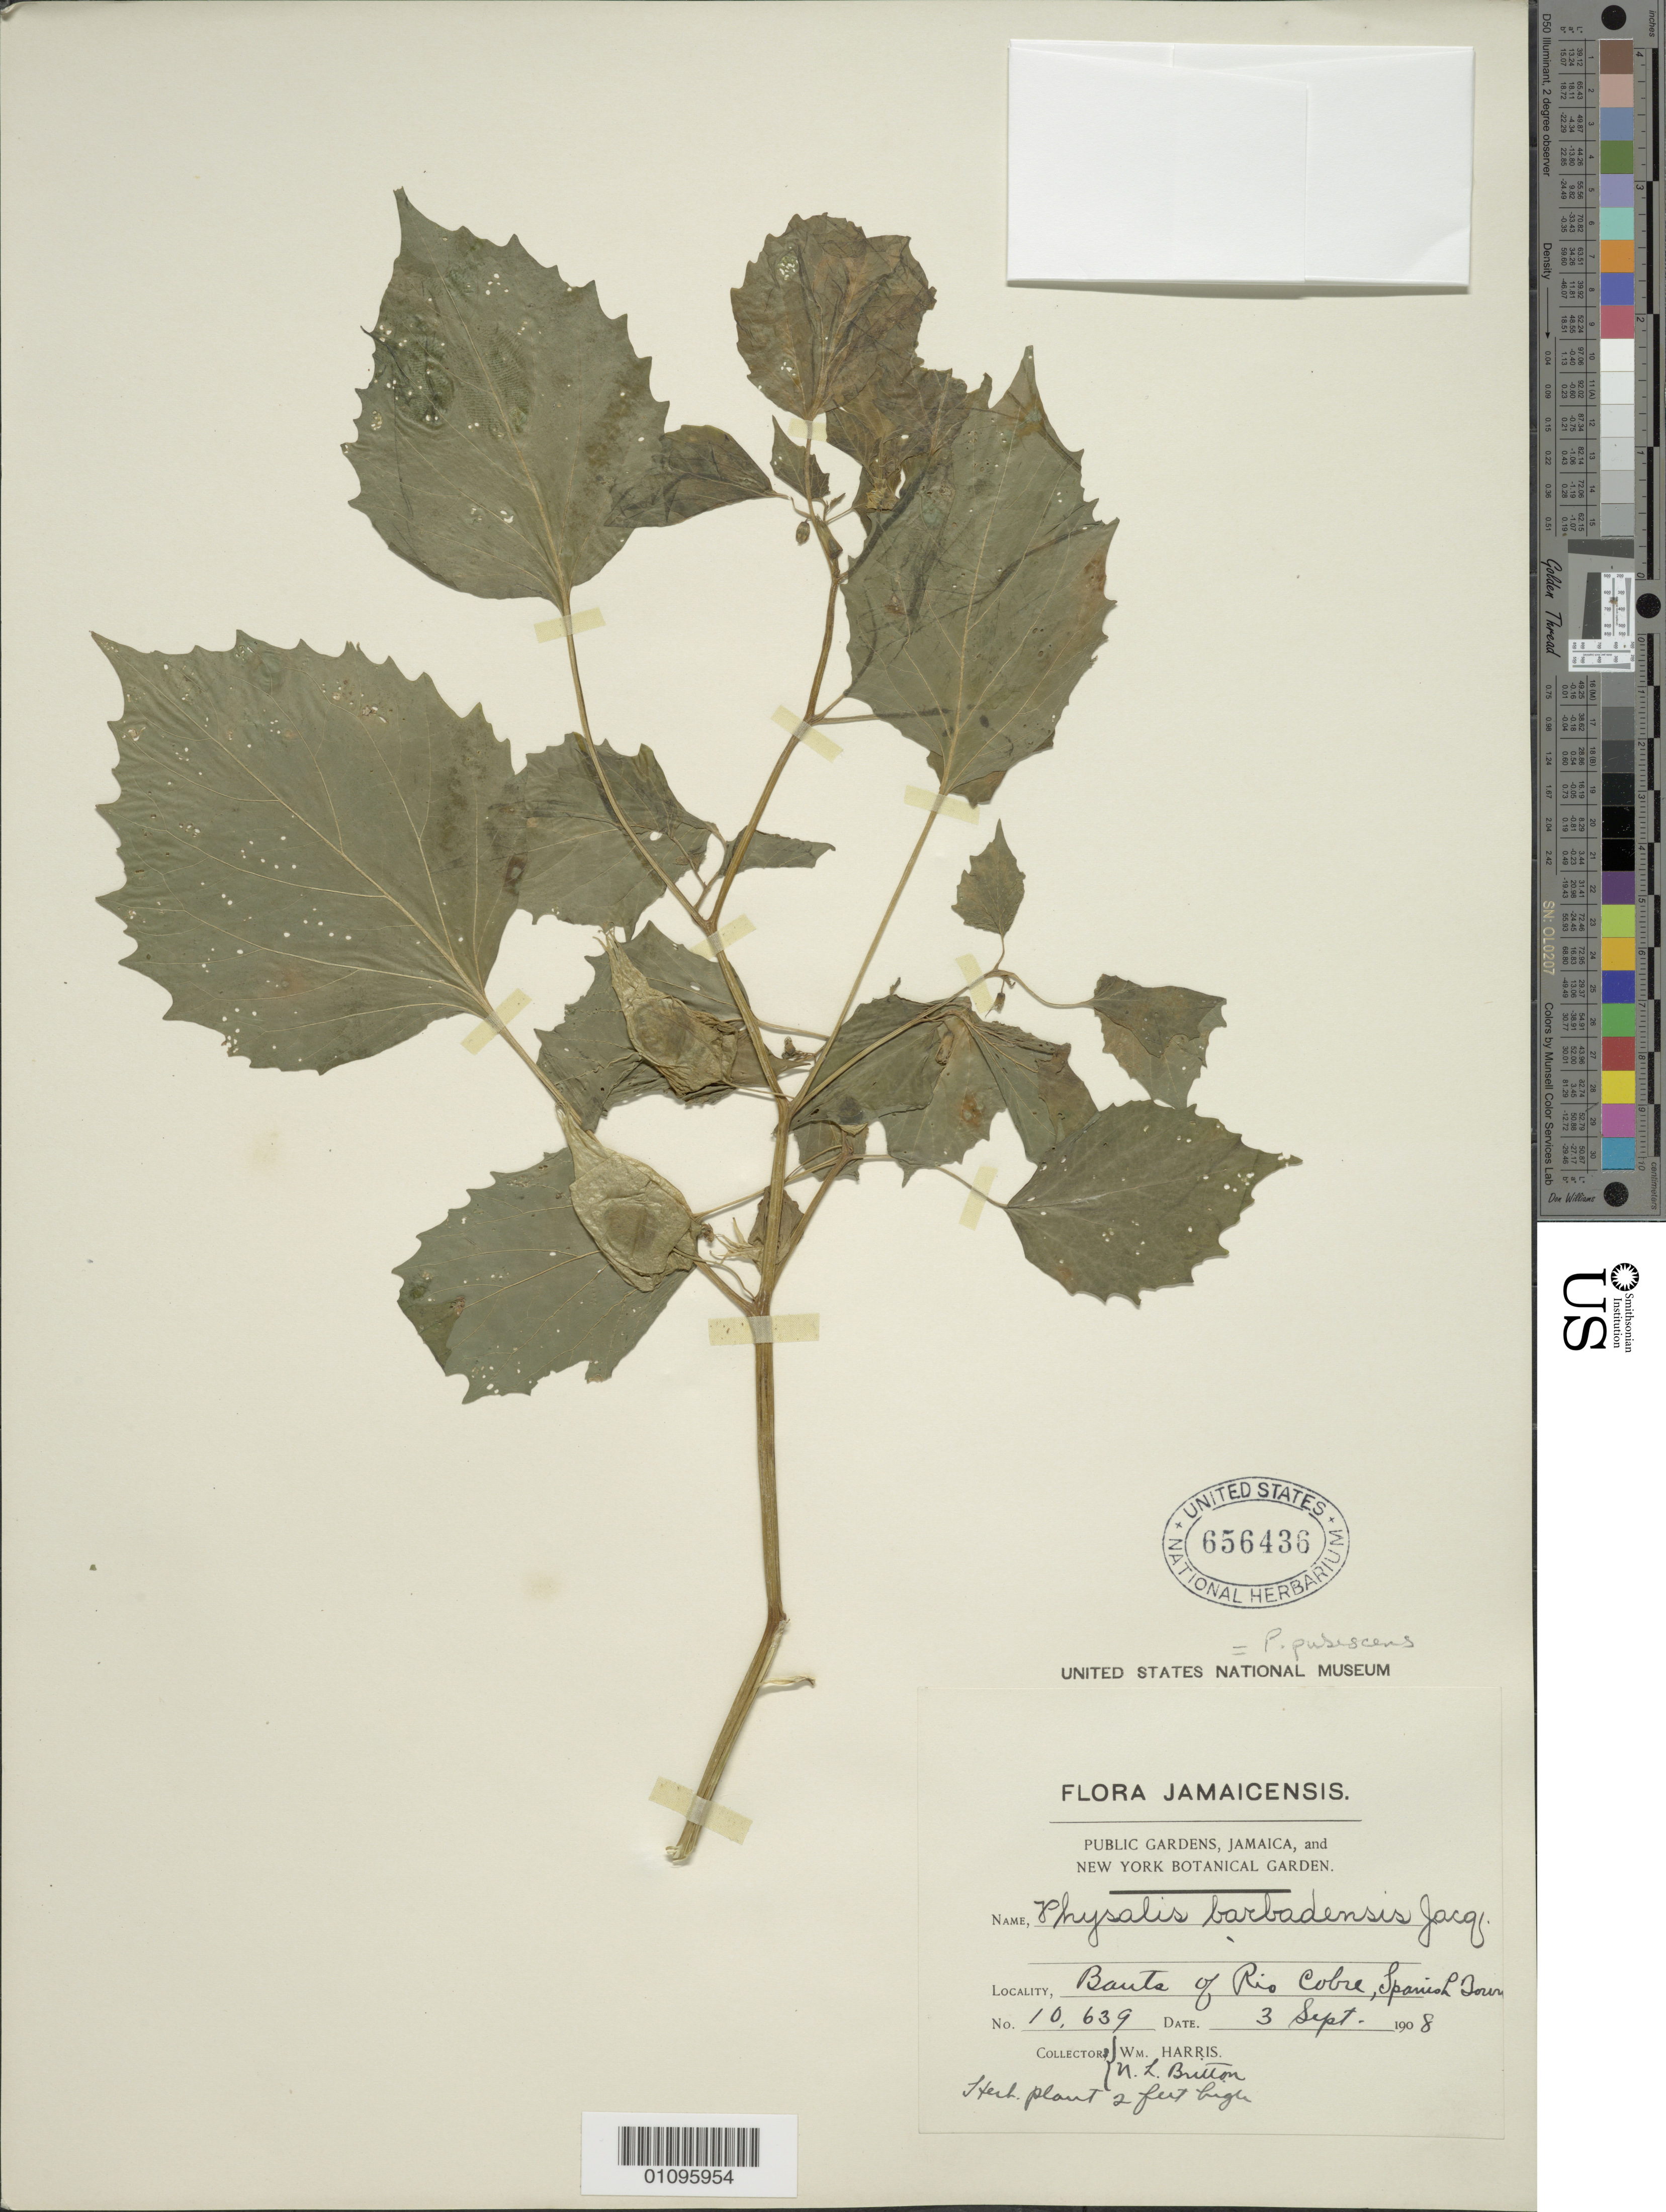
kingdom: Plantae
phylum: Tracheophyta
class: Magnoliopsida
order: Solanales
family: Solanaceae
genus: Physalis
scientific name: Physalis pubescens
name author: L.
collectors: W. Harris & N. Britton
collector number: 10639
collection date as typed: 03 Sep 1908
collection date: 1908-09-03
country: Jamaica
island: Jamaica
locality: Rio Cobre, Spanish Town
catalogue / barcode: US 656436